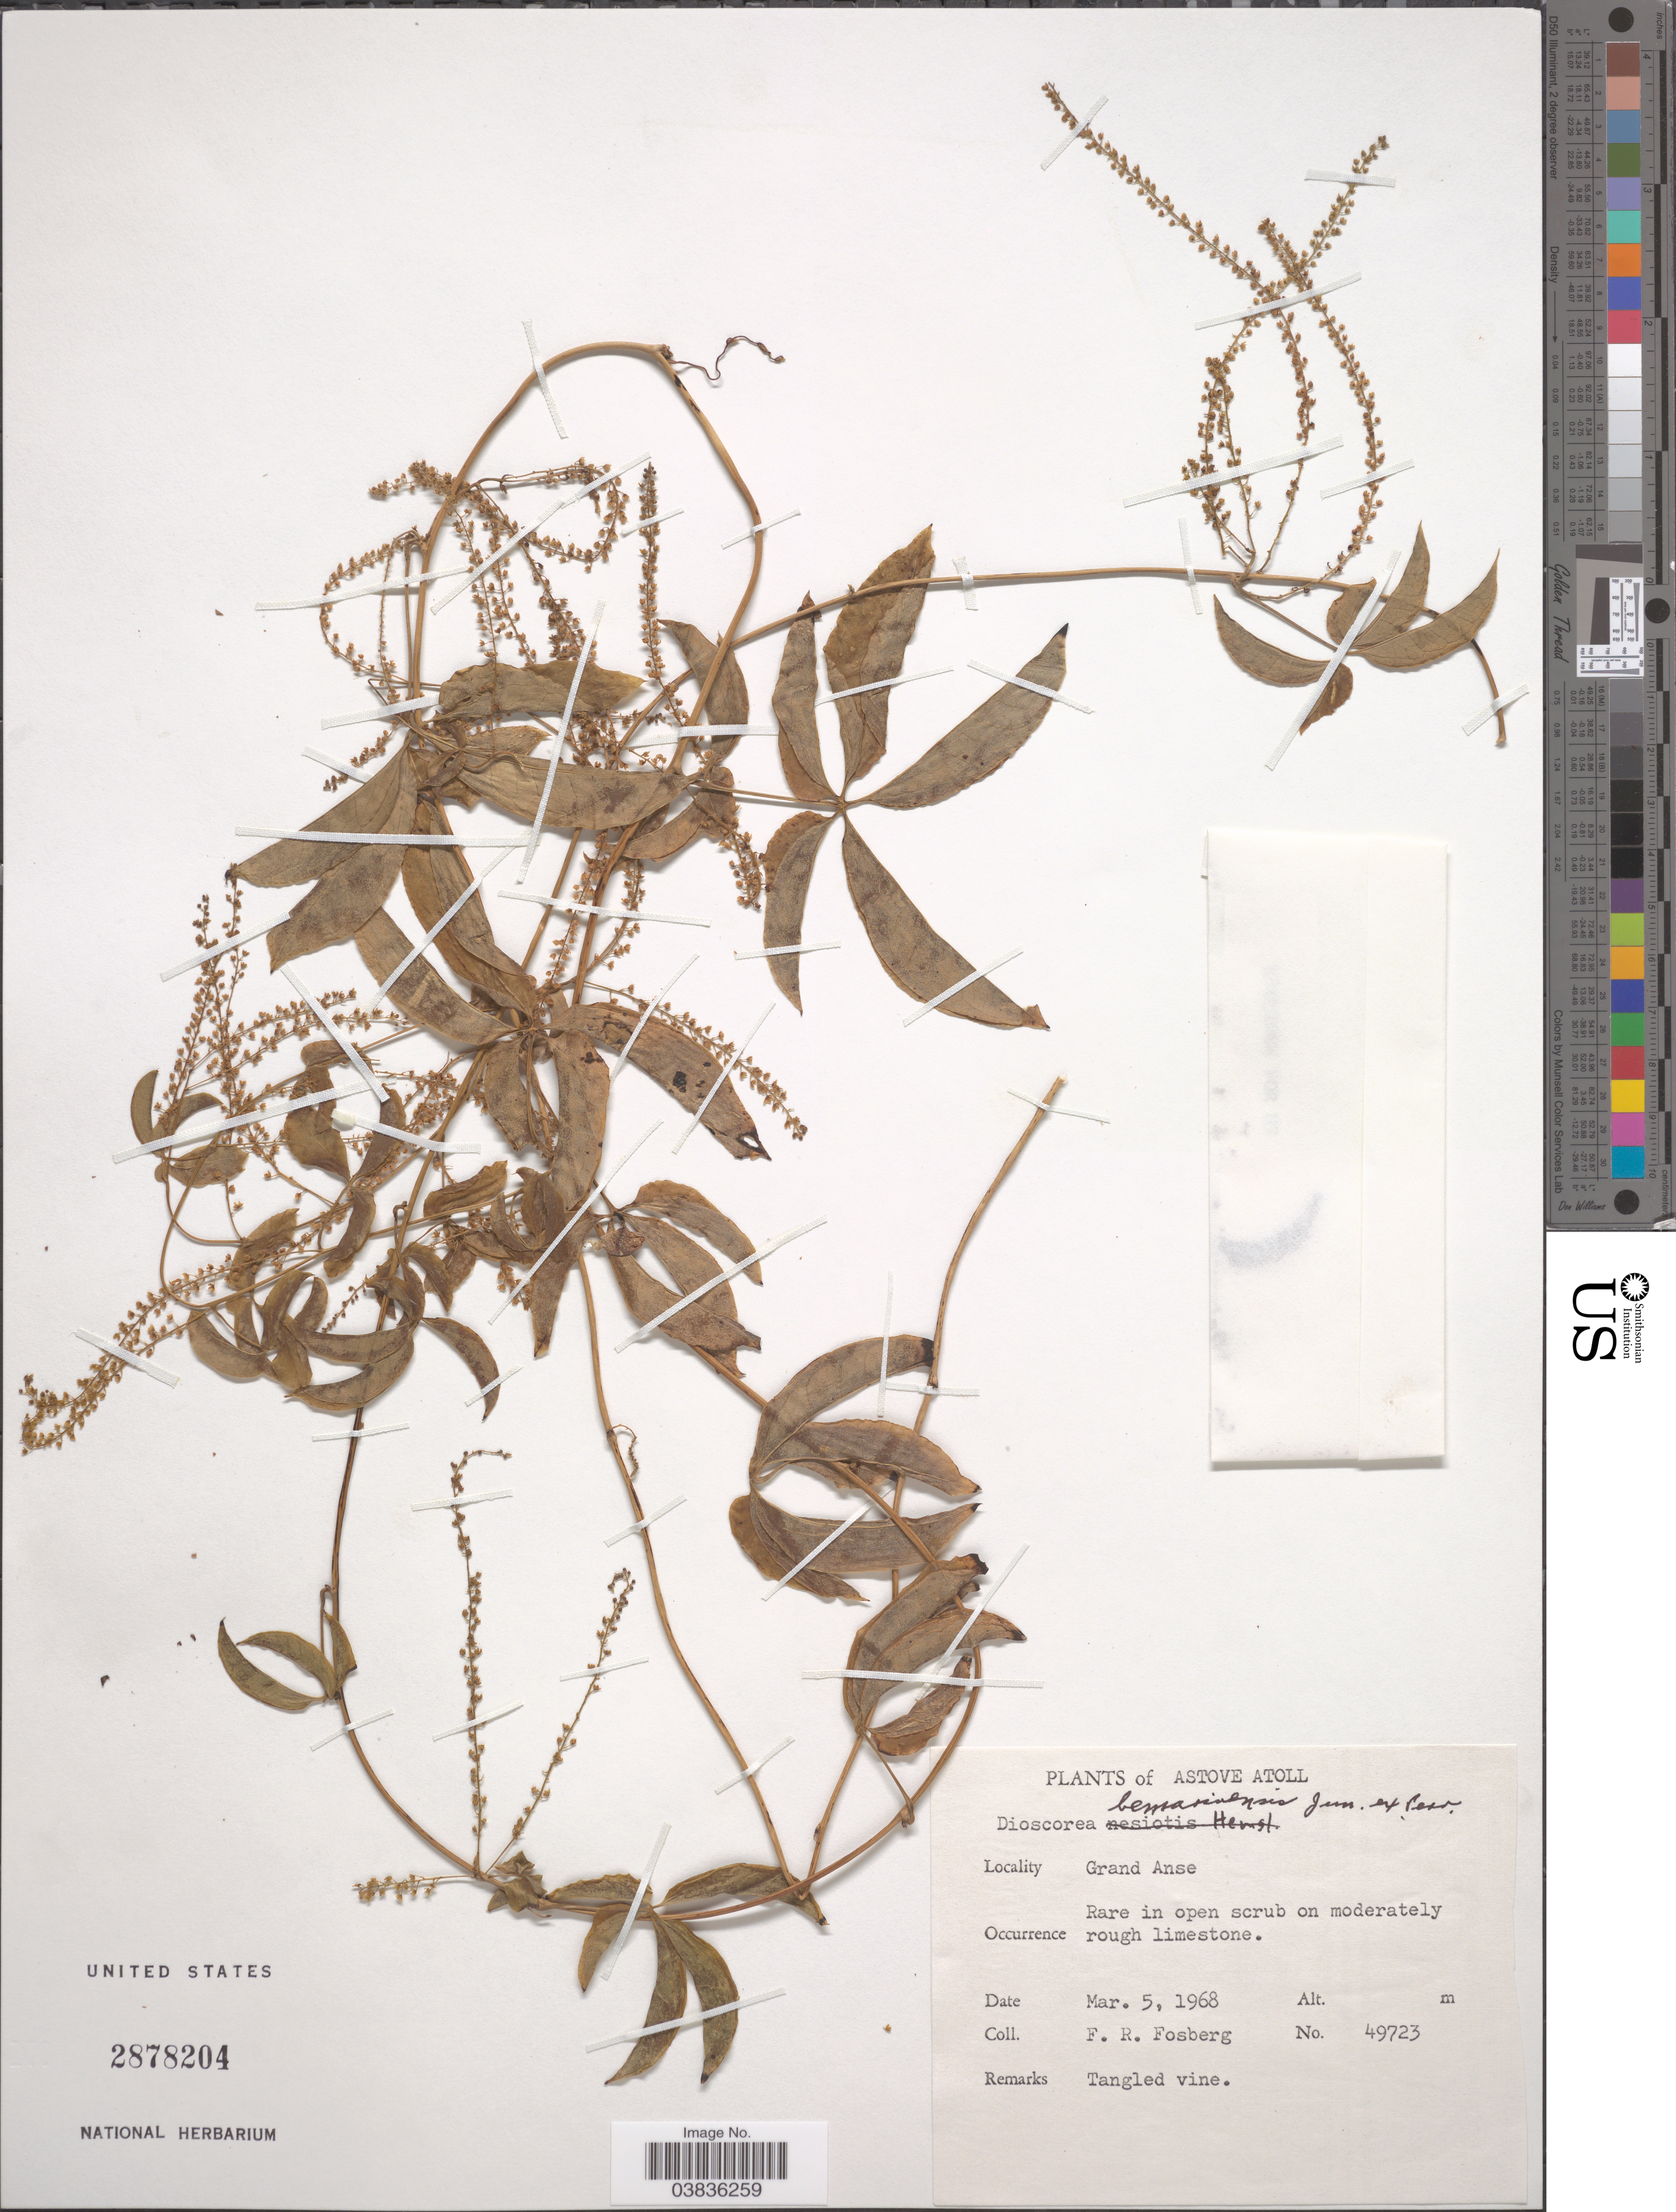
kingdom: Plantae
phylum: Tracheophyta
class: Liliopsida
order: Dioscoreales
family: Dioscoreaceae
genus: Dioscorea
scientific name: Dioscorea bemarivensis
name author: Jum. & H. Perrier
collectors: F. R. Fosberg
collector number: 49723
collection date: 1968-03-05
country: Seychelles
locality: Astove Atoll. Grand Anse.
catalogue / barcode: US 2878204